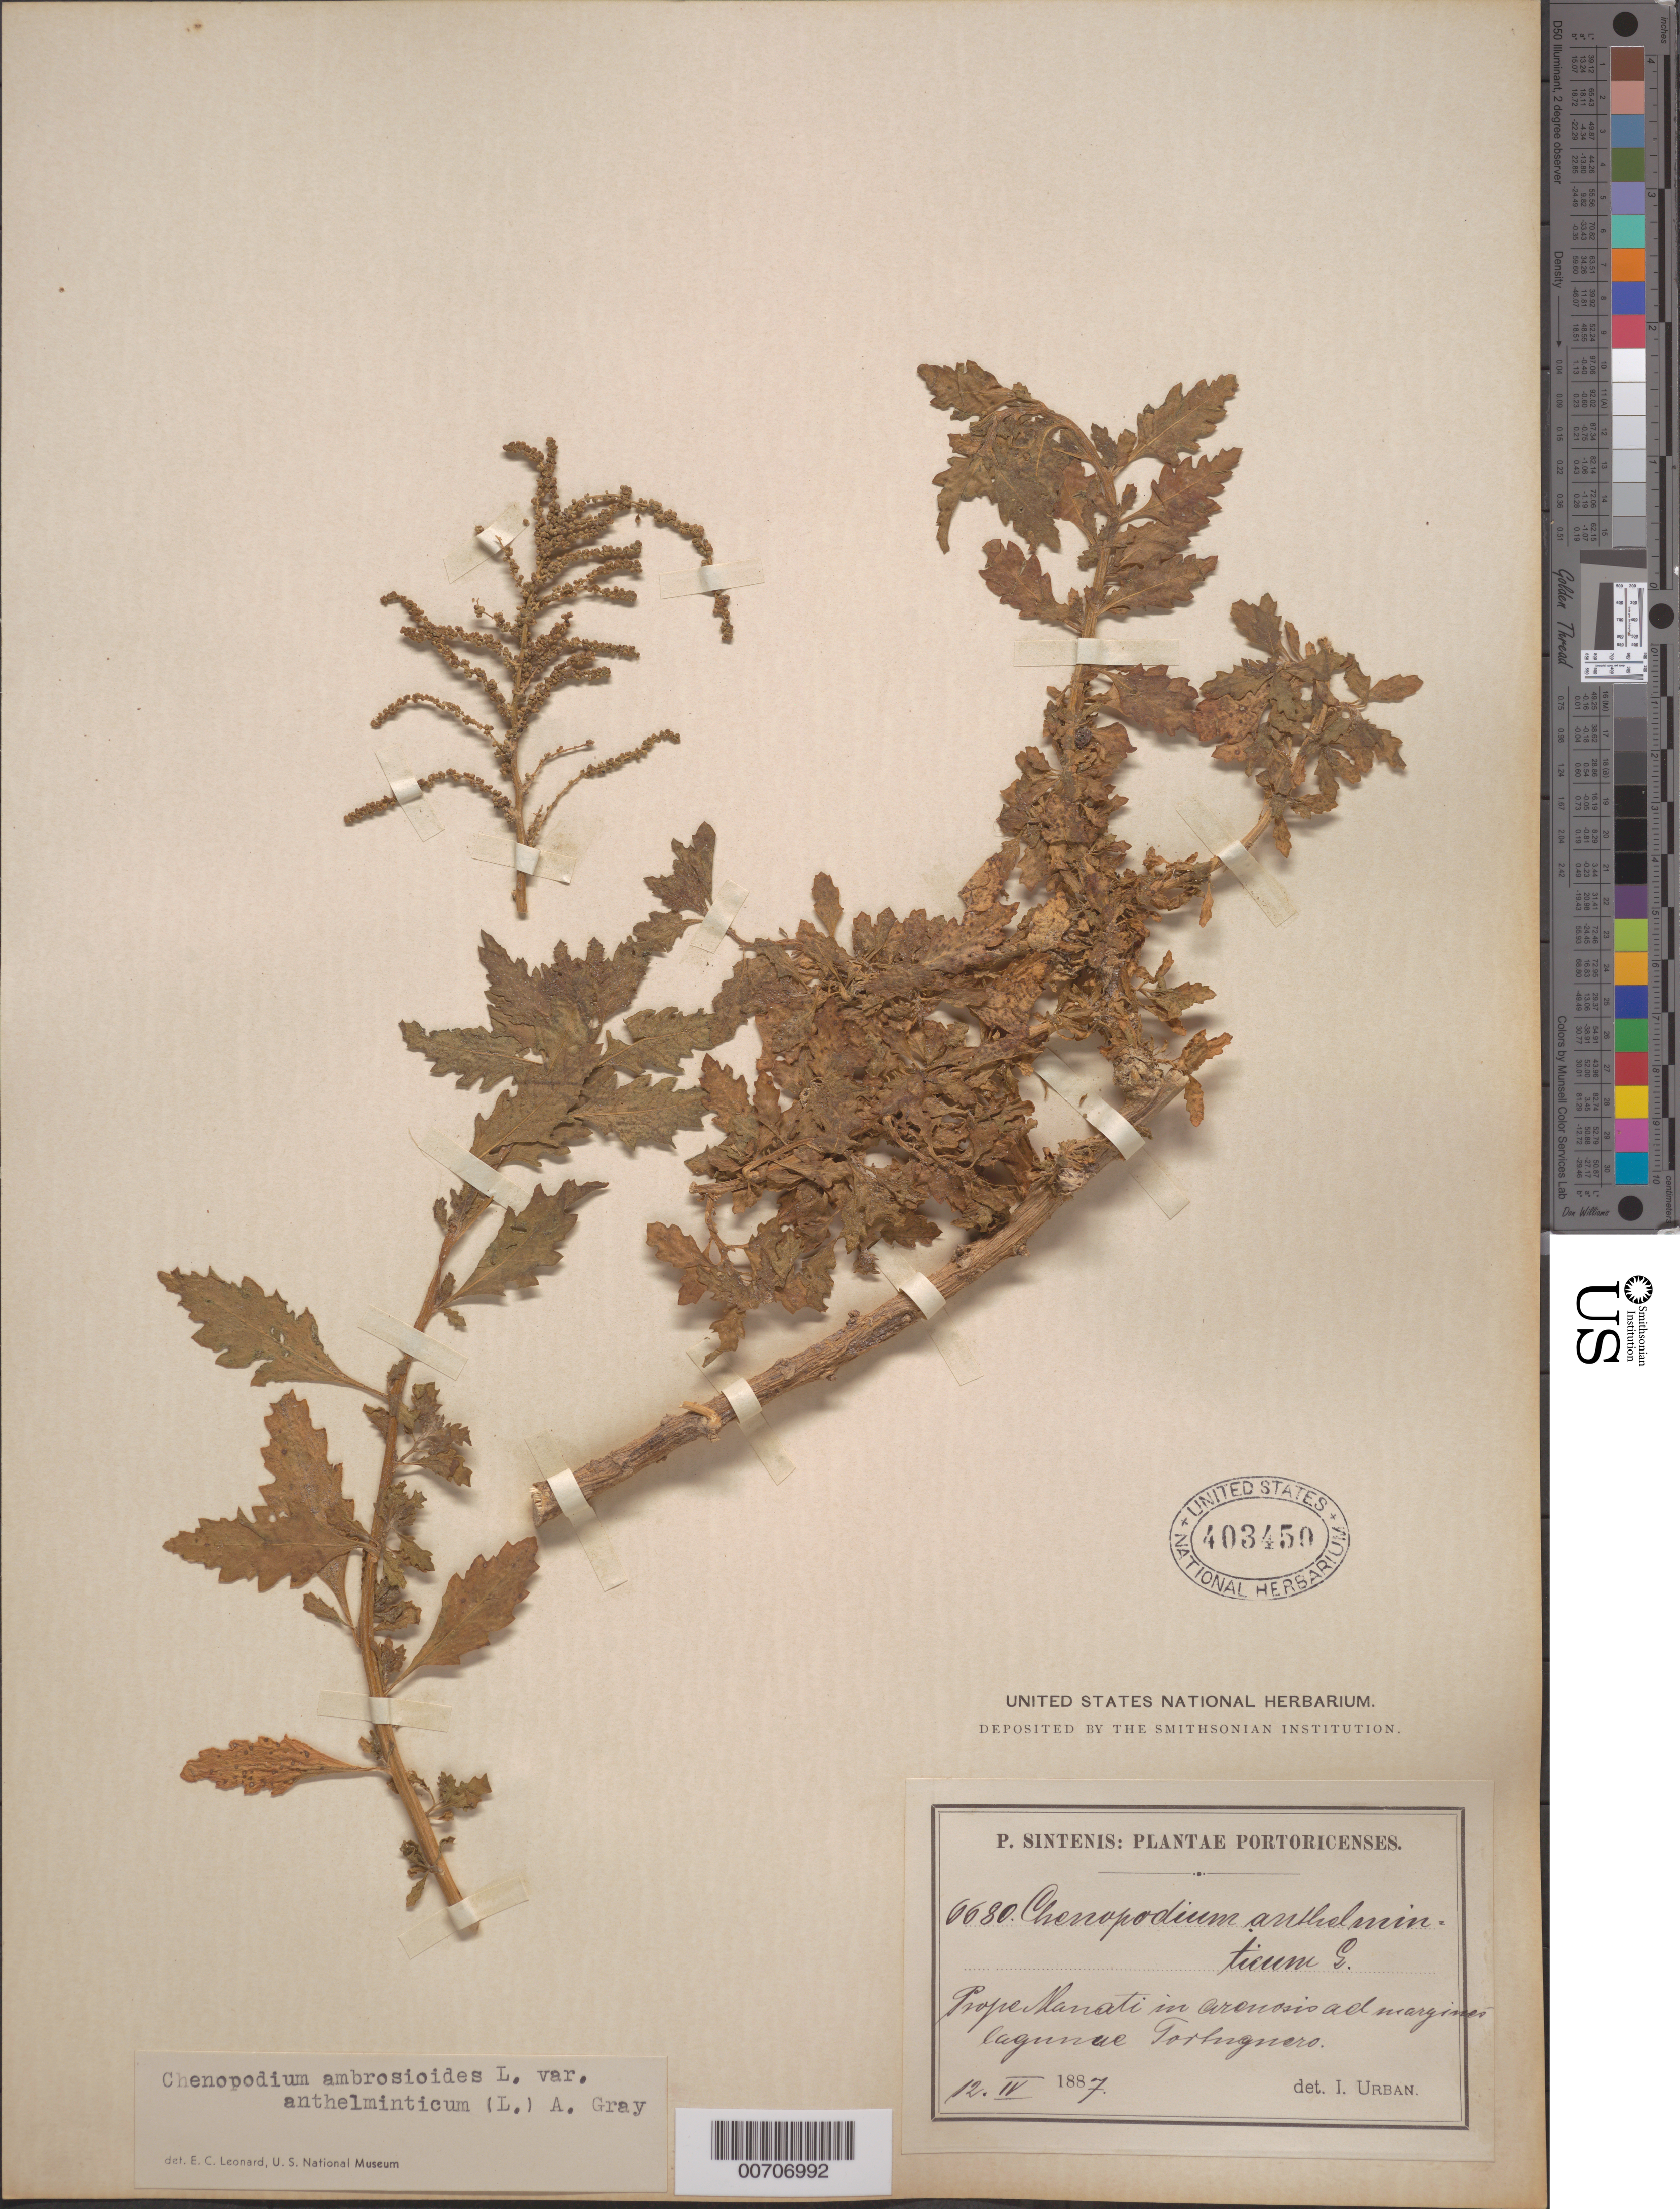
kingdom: Plantae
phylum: Tracheophyta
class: Magnoliopsida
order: Caryophyllales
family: Amaranthaceae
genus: Chenopodium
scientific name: Chenopodium ambrosioides var. anthelminticum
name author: (L.) A. Gray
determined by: Leonard, Emery C., (US)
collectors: P. Sintenis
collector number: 6680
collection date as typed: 12 Apr 1887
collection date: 1887-04-12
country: Puerto Rico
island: Greater Antilles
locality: Prope Manati in arenosis ad margines lagunae Tortugnero.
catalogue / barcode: US 403450